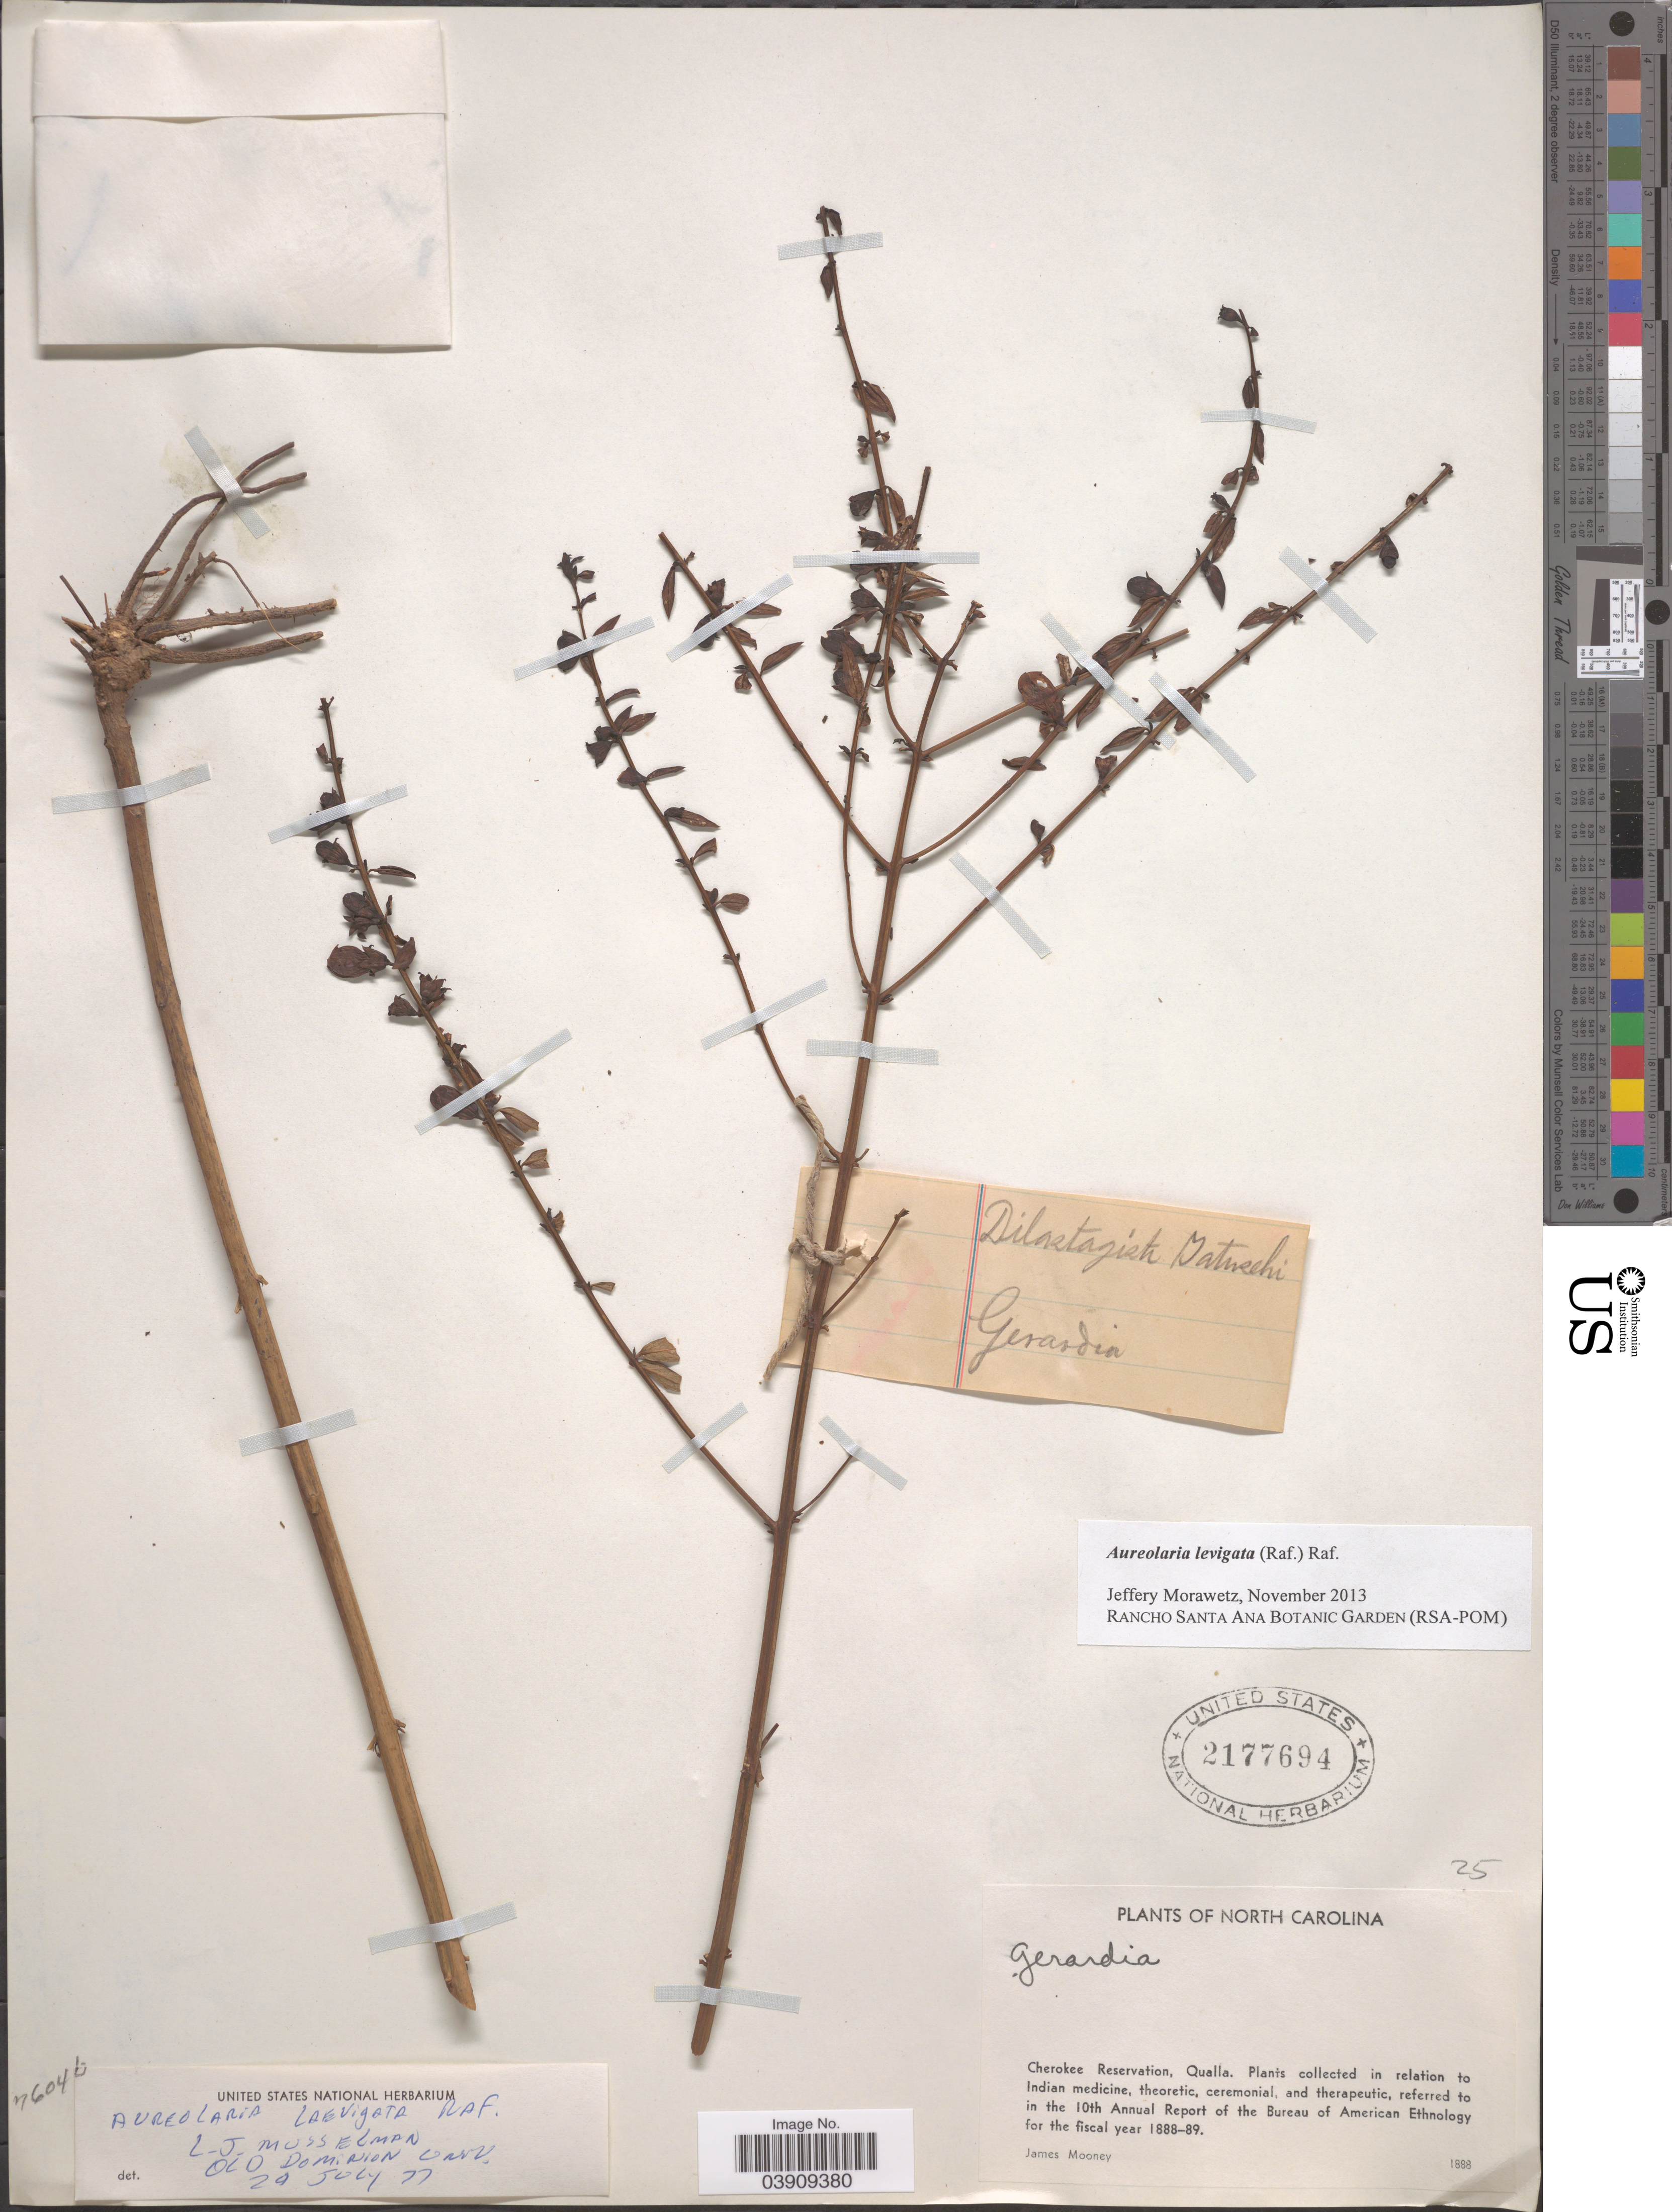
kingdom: Plantae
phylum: Tracheophyta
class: Magnoliopsida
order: Lamiales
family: Orobanchaceae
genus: Aureolaria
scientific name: Aureolaria laevigata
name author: (Raf.) Raf.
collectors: J. Mooney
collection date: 1888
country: United States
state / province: North Carolina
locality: Cherokee Reservation, Qualla.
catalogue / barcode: US 2177694